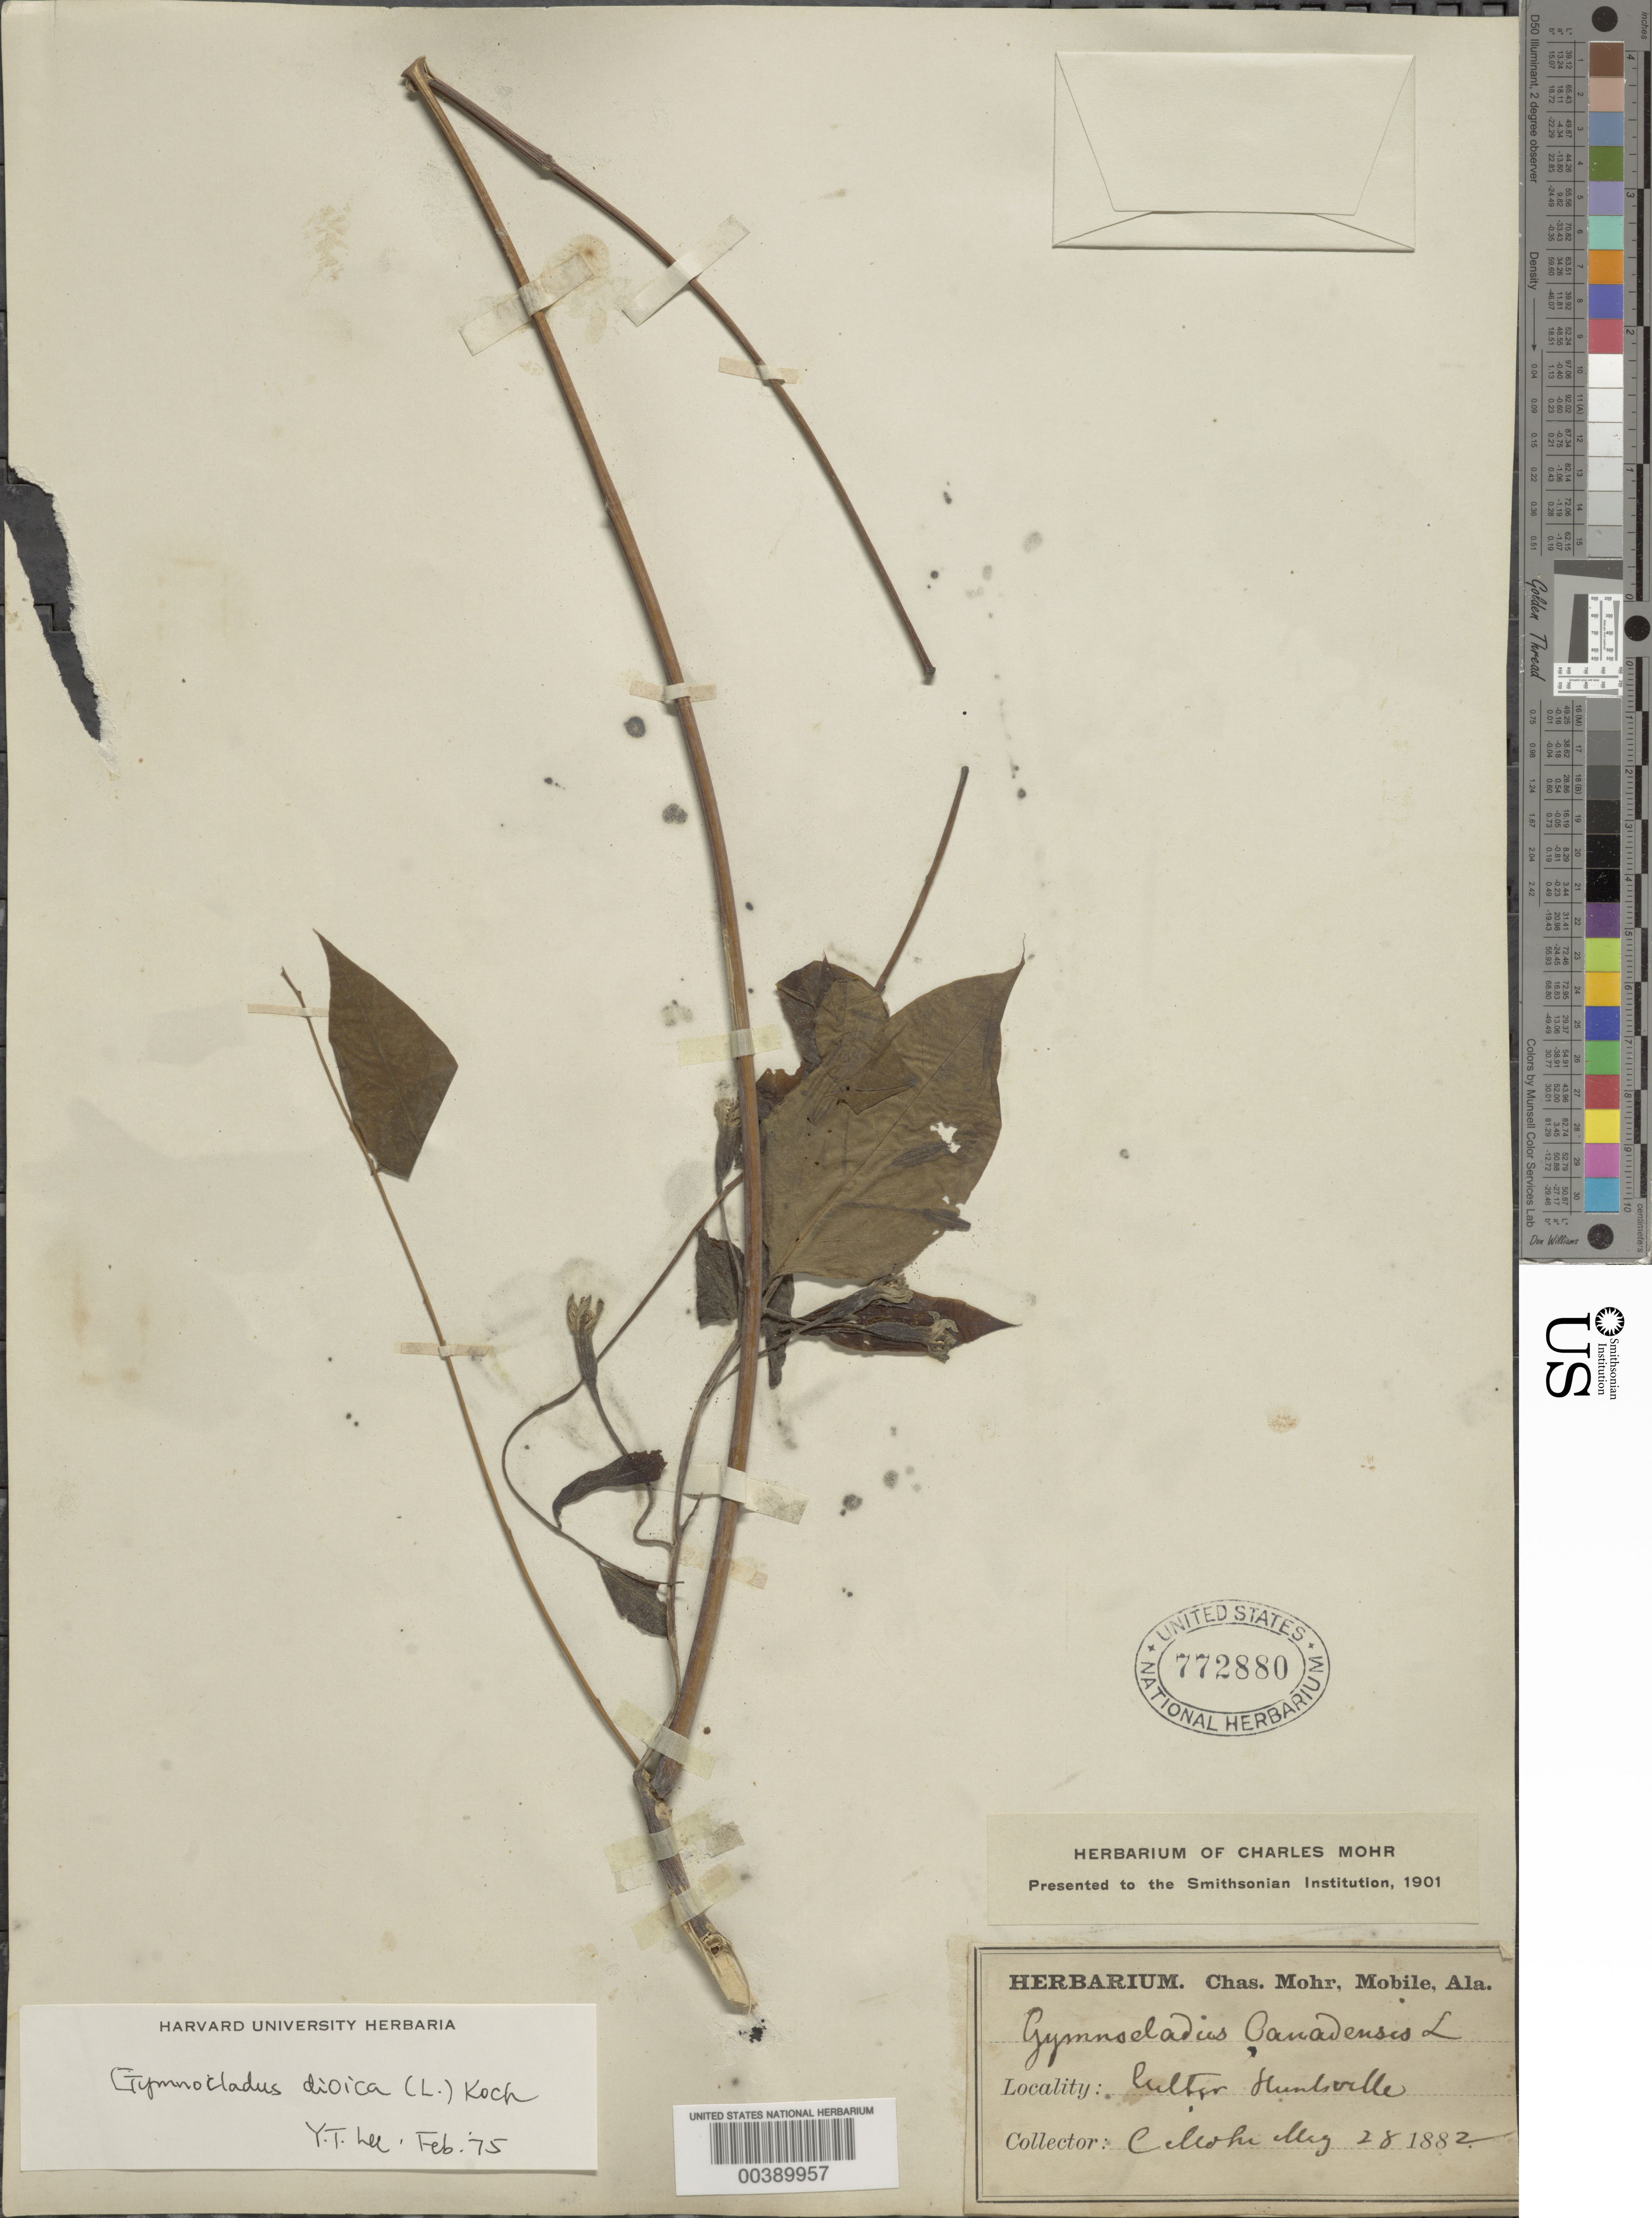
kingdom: Plantae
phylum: Tracheophyta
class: Magnoliopsida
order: Fabales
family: Fabaceae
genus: Gymnocladus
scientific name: Gymnocladus dioicus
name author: (L.) K. Koch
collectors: C. T. Mohr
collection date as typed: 28 May 1882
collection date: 1882-05-28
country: United States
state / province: Alabama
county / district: Madison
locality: Huntsville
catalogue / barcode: US 772880